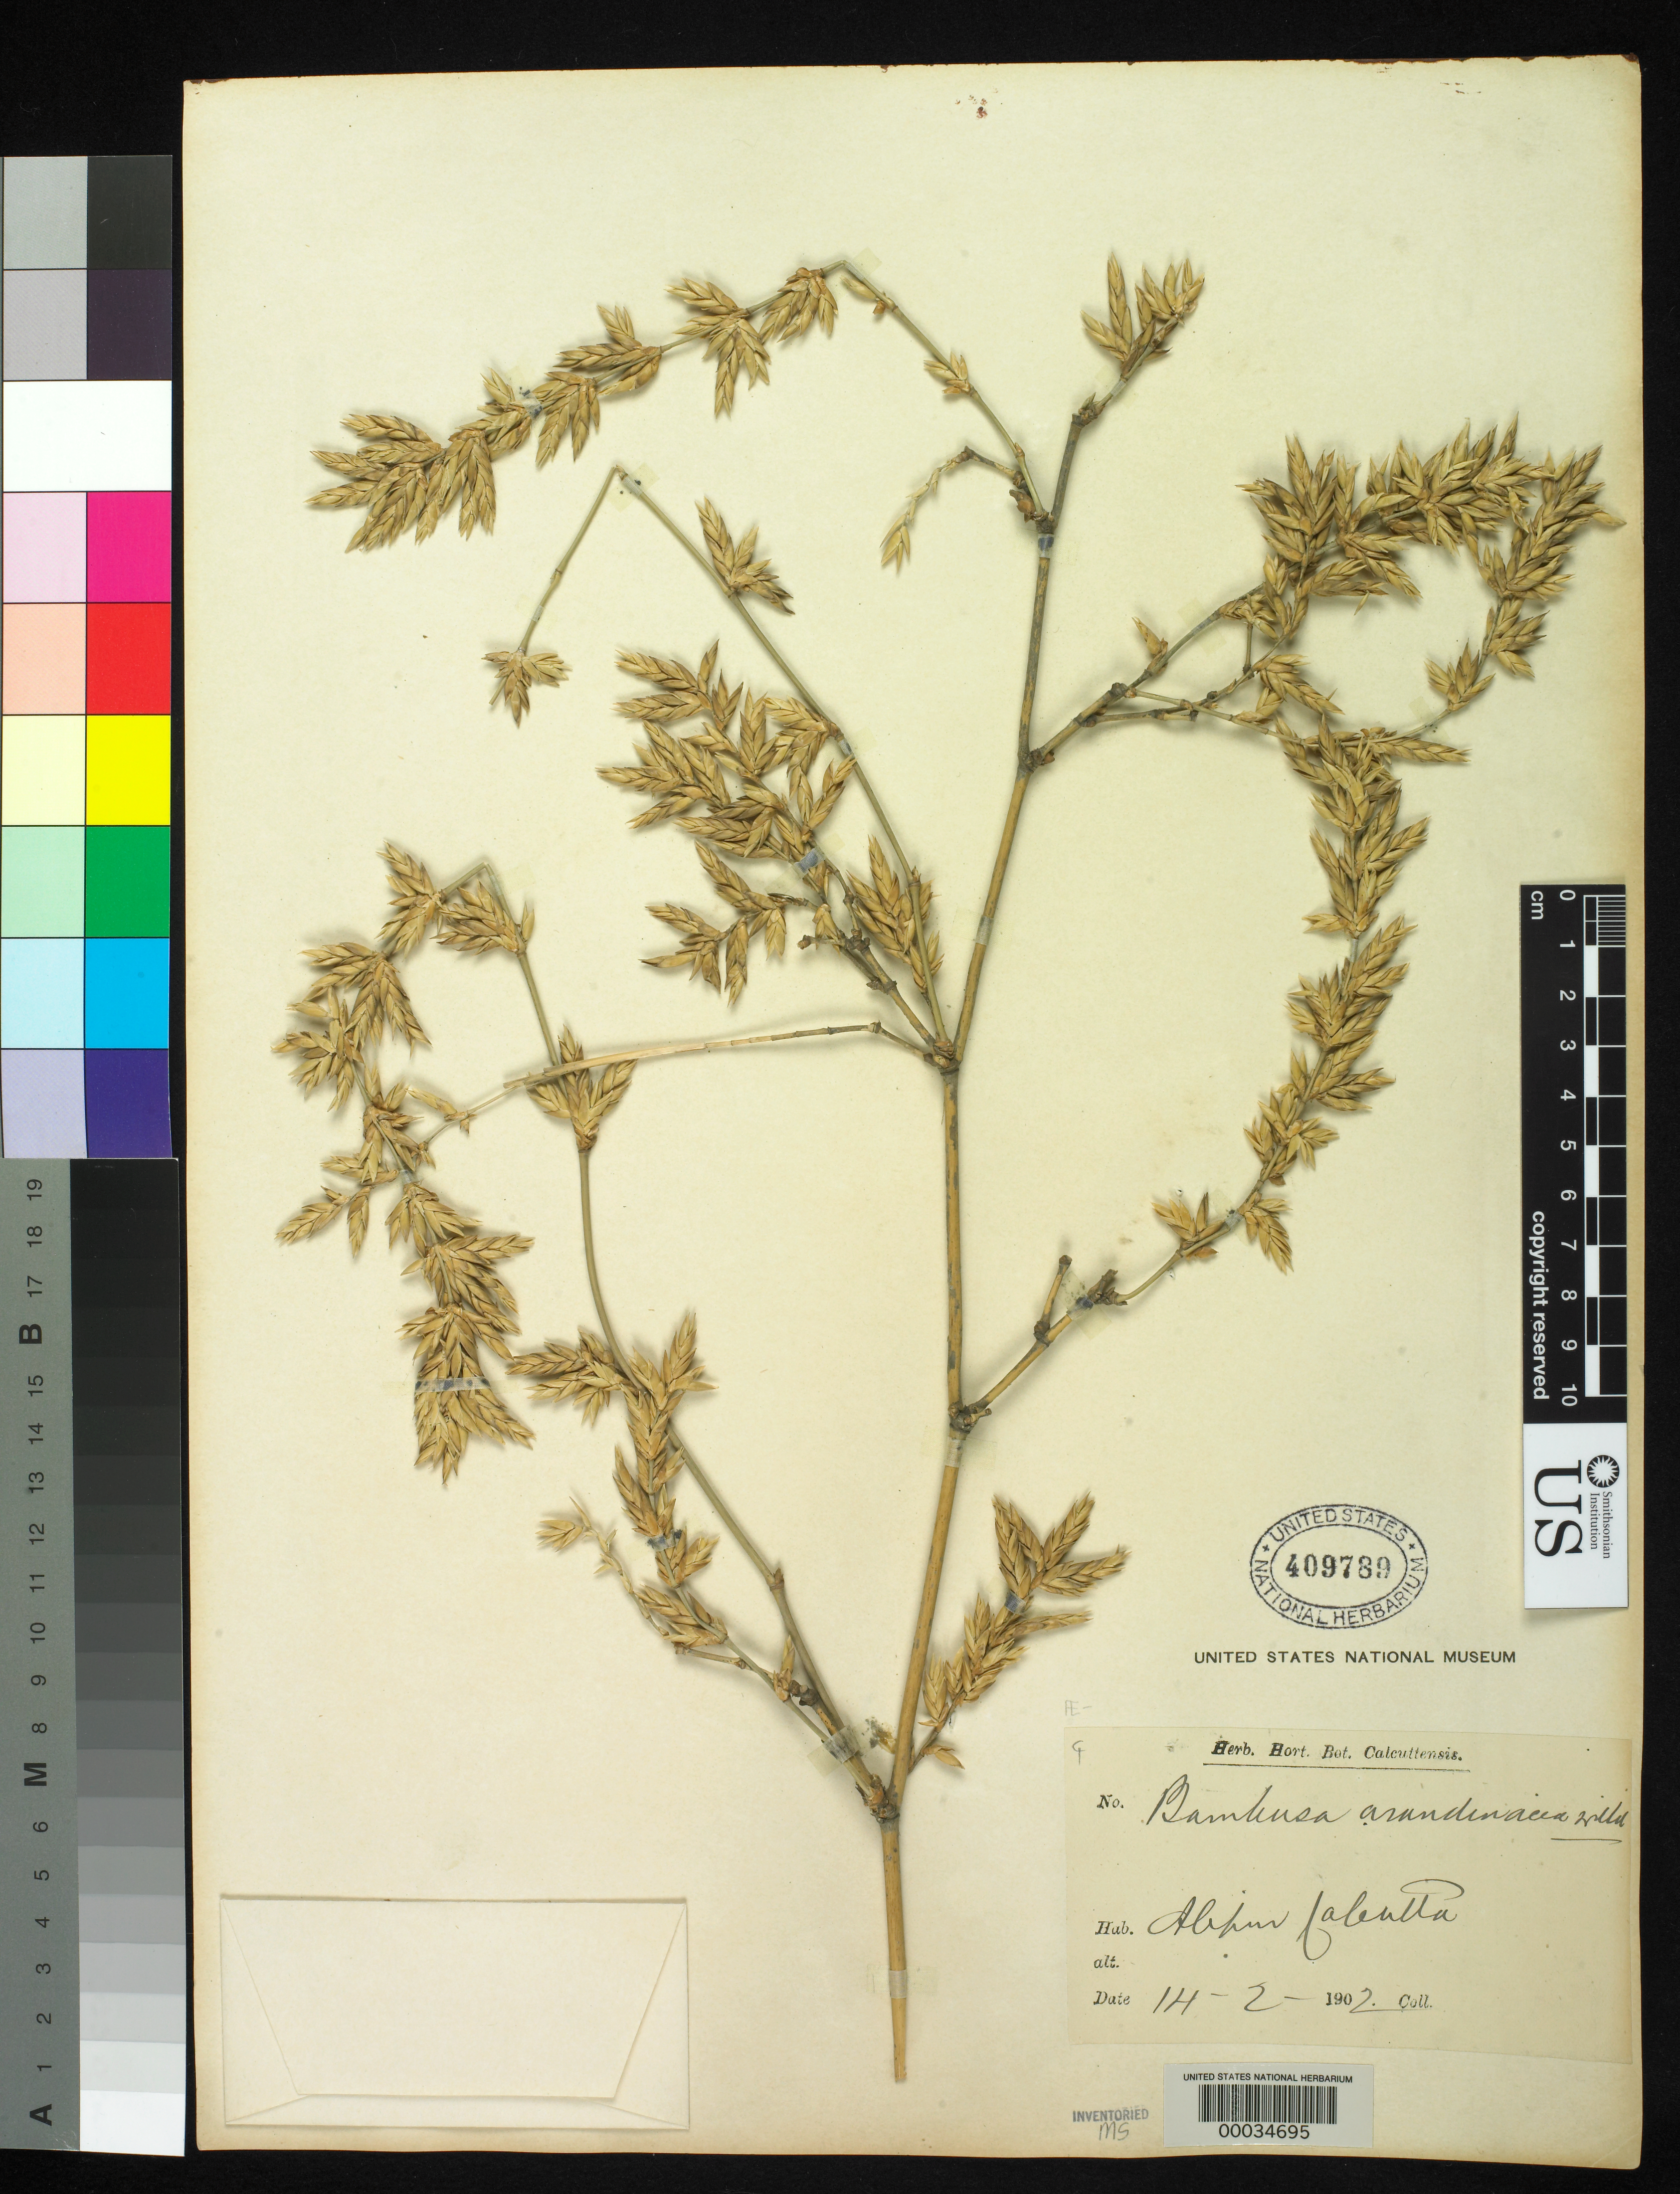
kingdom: Plantae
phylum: Tracheophyta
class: Liliopsida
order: Poales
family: Poaceae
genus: Bambusa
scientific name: Bambusa bambos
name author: (L.) Voss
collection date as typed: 14 Feb 1902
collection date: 1902-02-14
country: India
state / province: West Bengal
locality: Calcutta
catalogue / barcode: US 409789